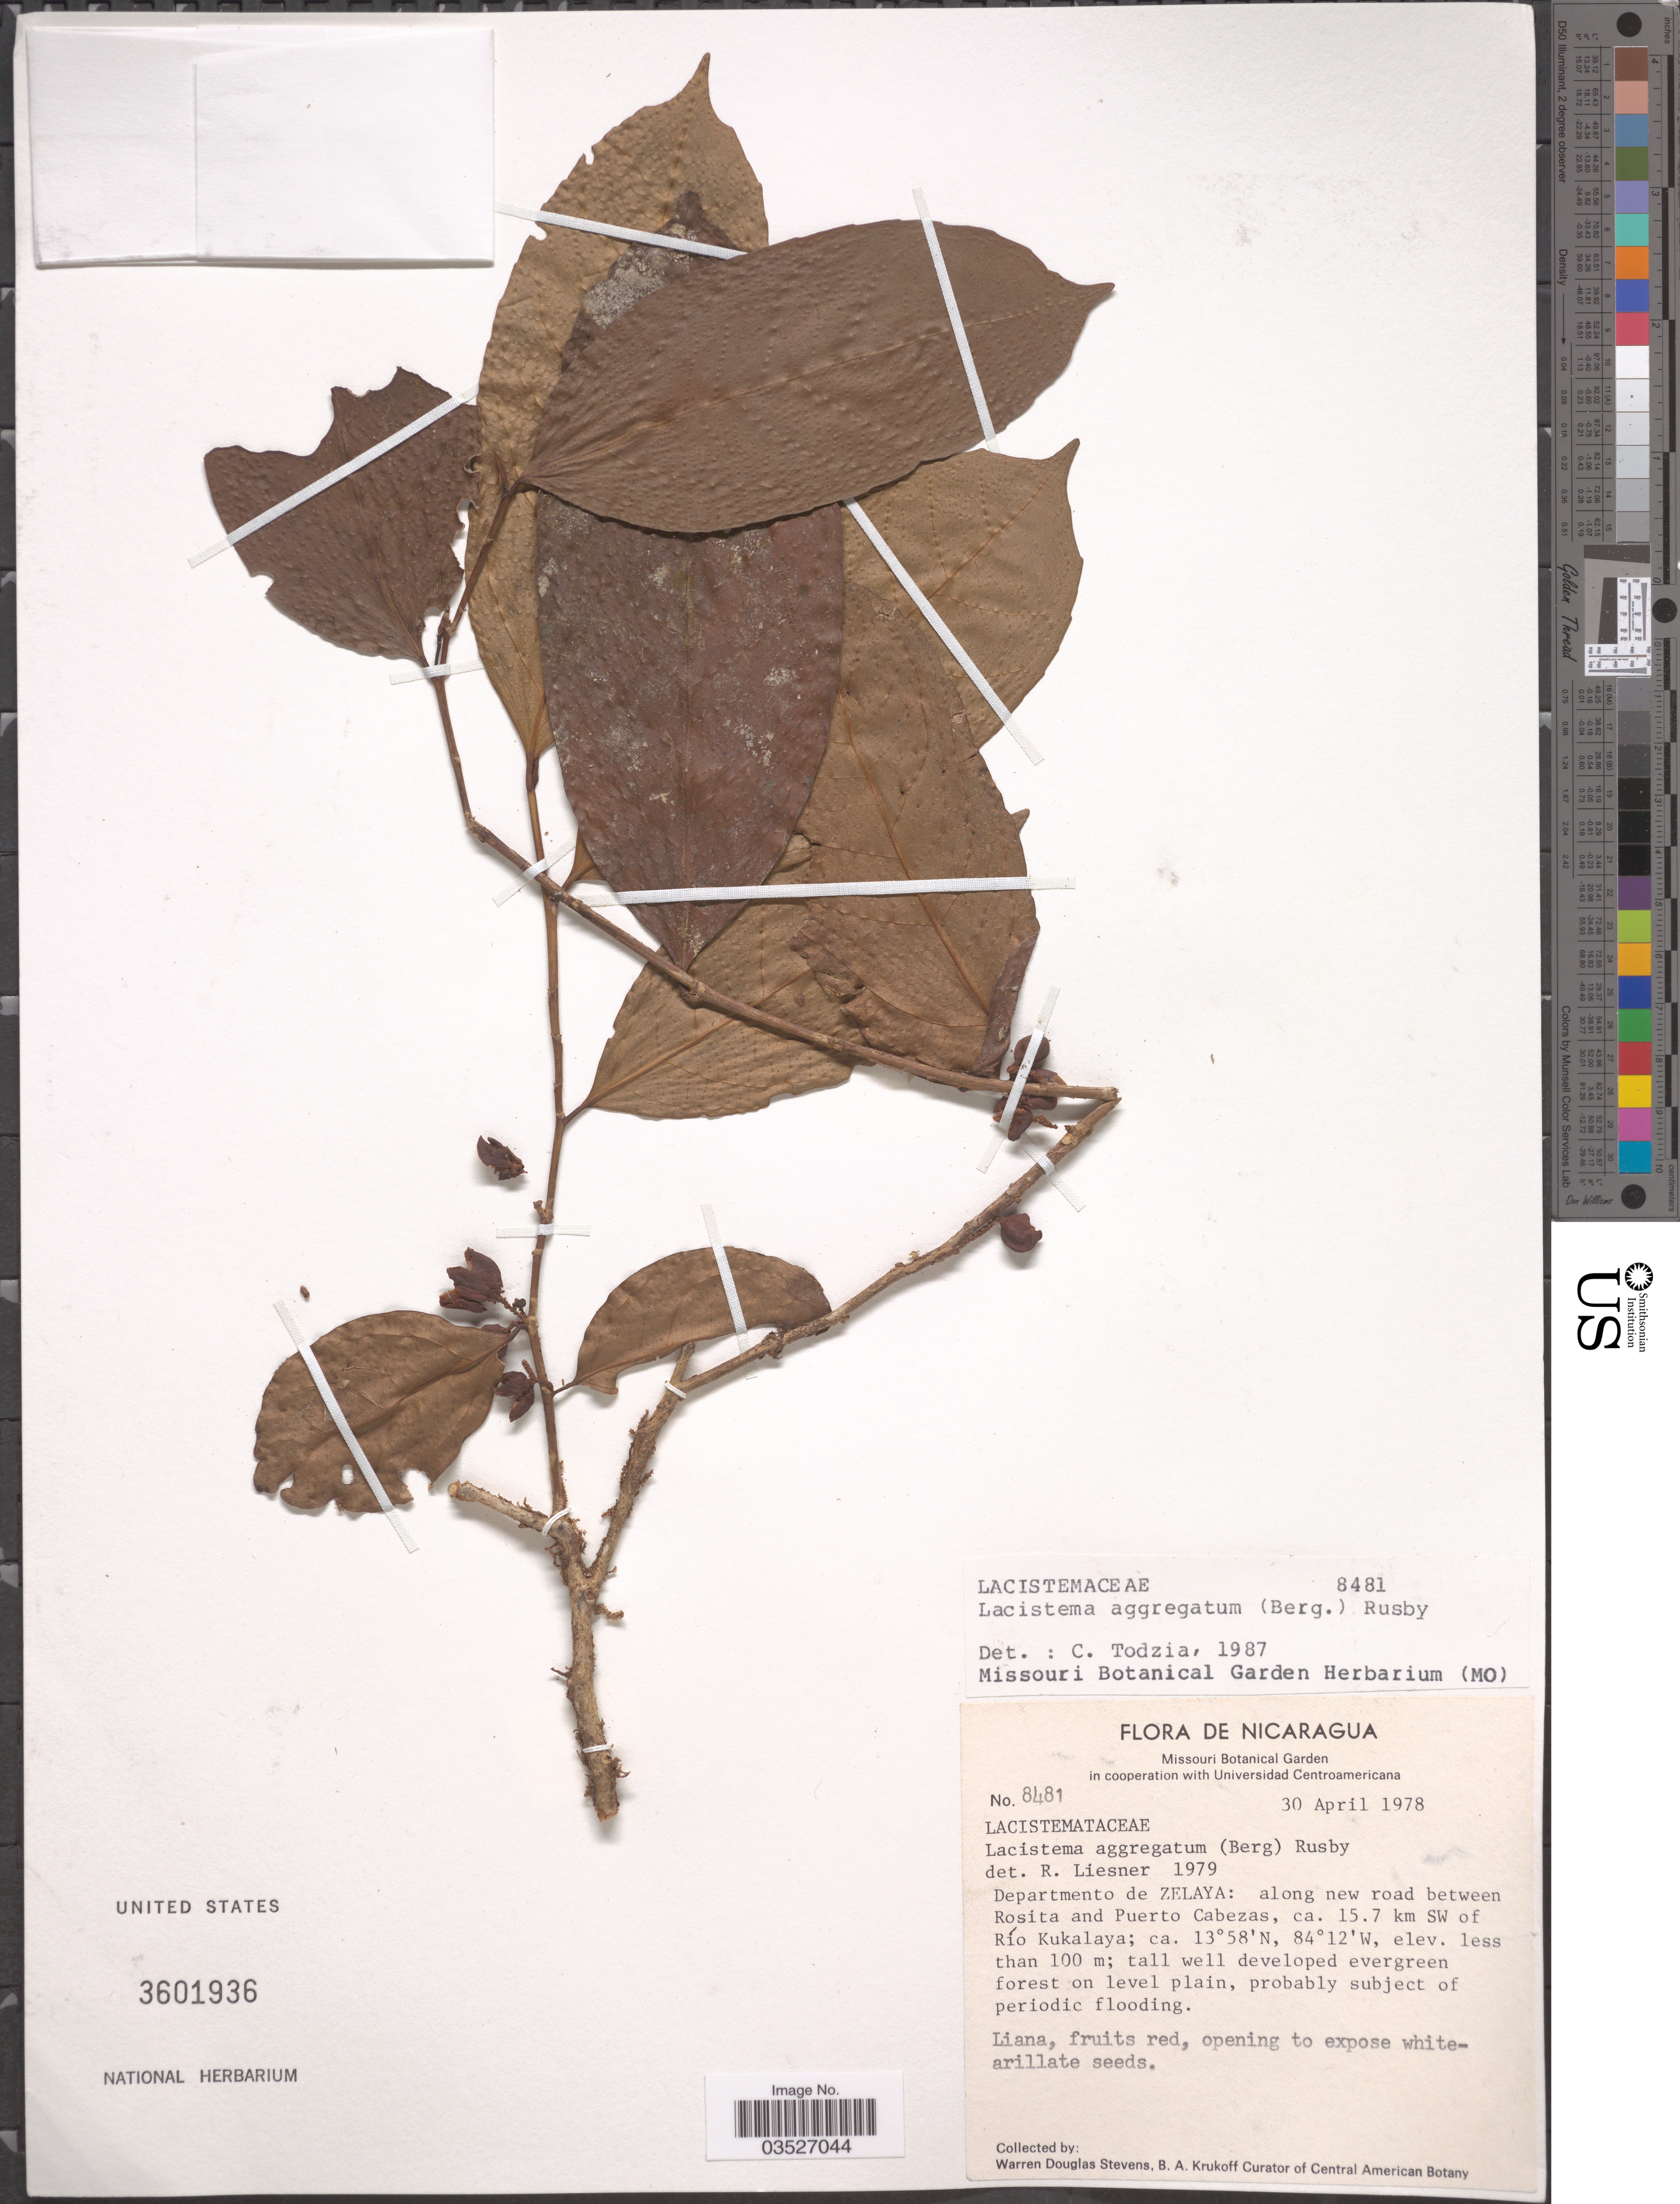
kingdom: Plantae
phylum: Tracheophyta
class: Magnoliopsida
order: Malpighiales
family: Lacistemataceae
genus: Lacistema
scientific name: Lacistema aggregatum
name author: (P.J. Bergius) Rusby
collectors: W. D. Stevens & B. A. Krukoff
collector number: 8481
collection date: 1978-04-30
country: Nicaragua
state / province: Atlántico Norte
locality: Departamento de Zelaya: along new road between Rosita and Puerto Cabezas, ca. 15.7 km SW of Río Kukalaya.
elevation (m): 100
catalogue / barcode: US 3601936